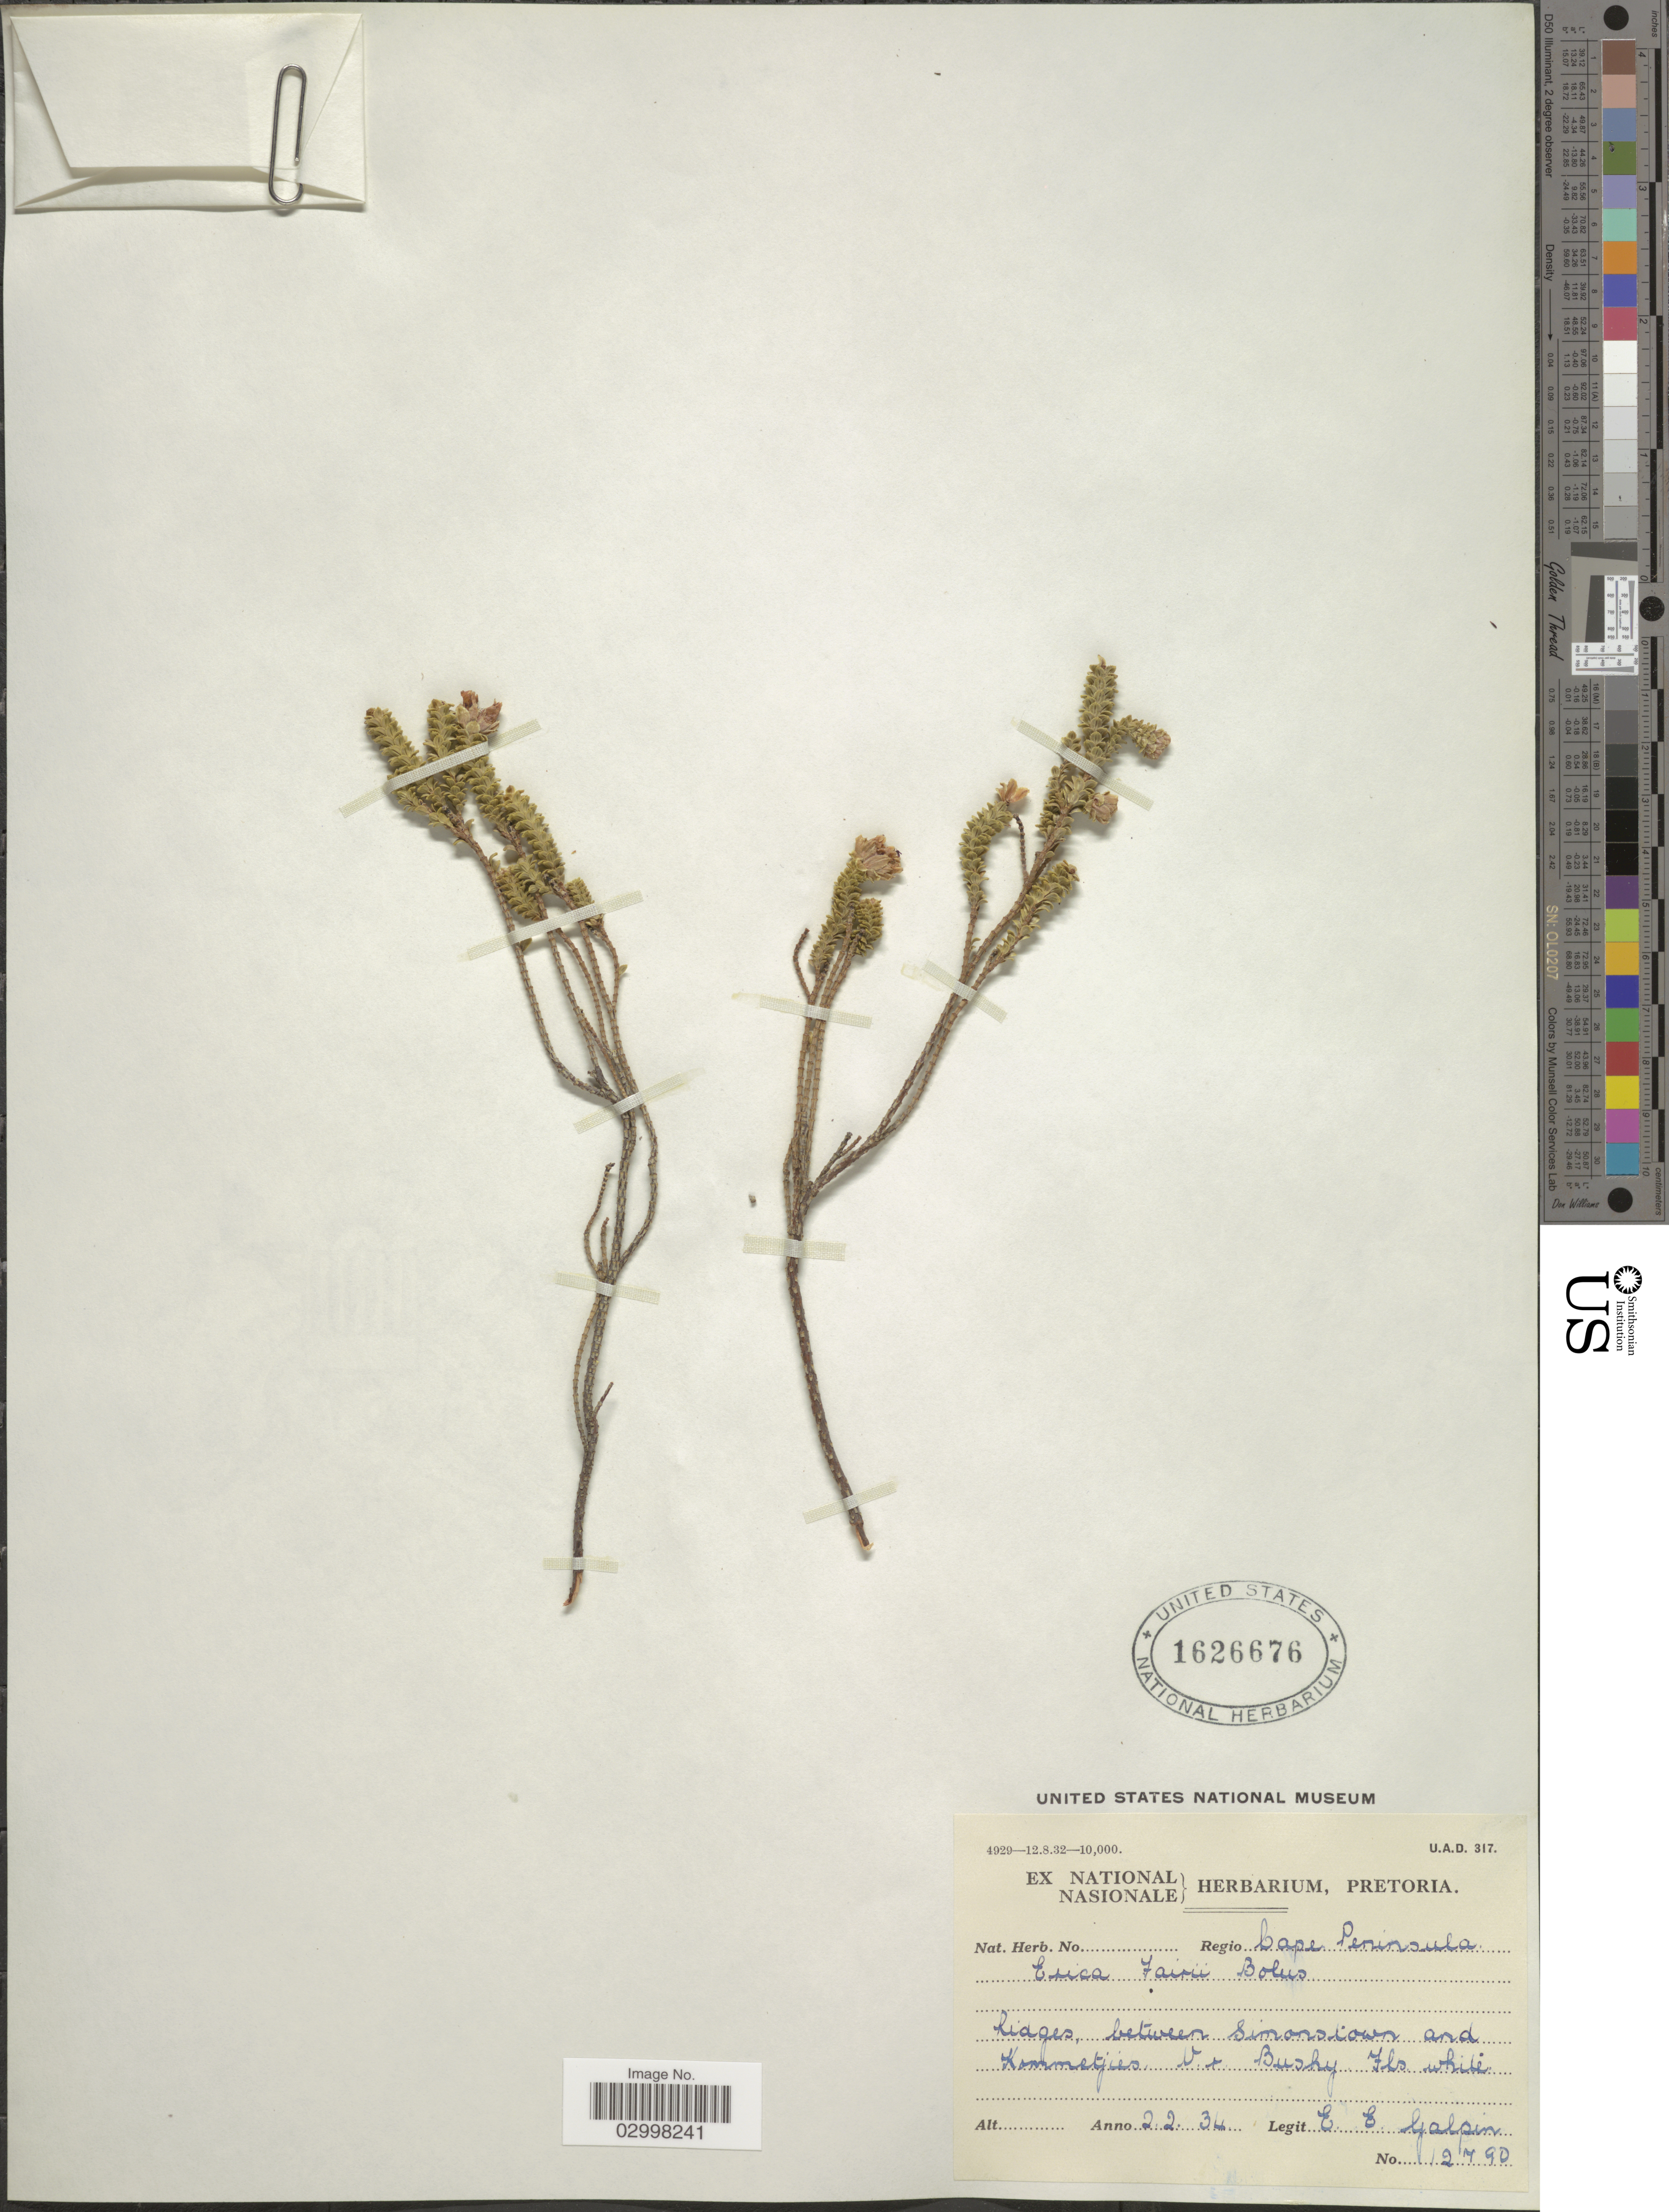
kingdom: Plantae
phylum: Tracheophyta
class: Magnoliopsida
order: Ericales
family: Ericaceae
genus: Erica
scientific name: Erica fairii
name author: Bolus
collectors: E. Galpin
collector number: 12790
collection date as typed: Transcribed d/m/y: 2/2/34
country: South Africa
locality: Regio Cape Peninsula. Ridges, between Simonstown and Kommetjies.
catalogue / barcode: US 1626676